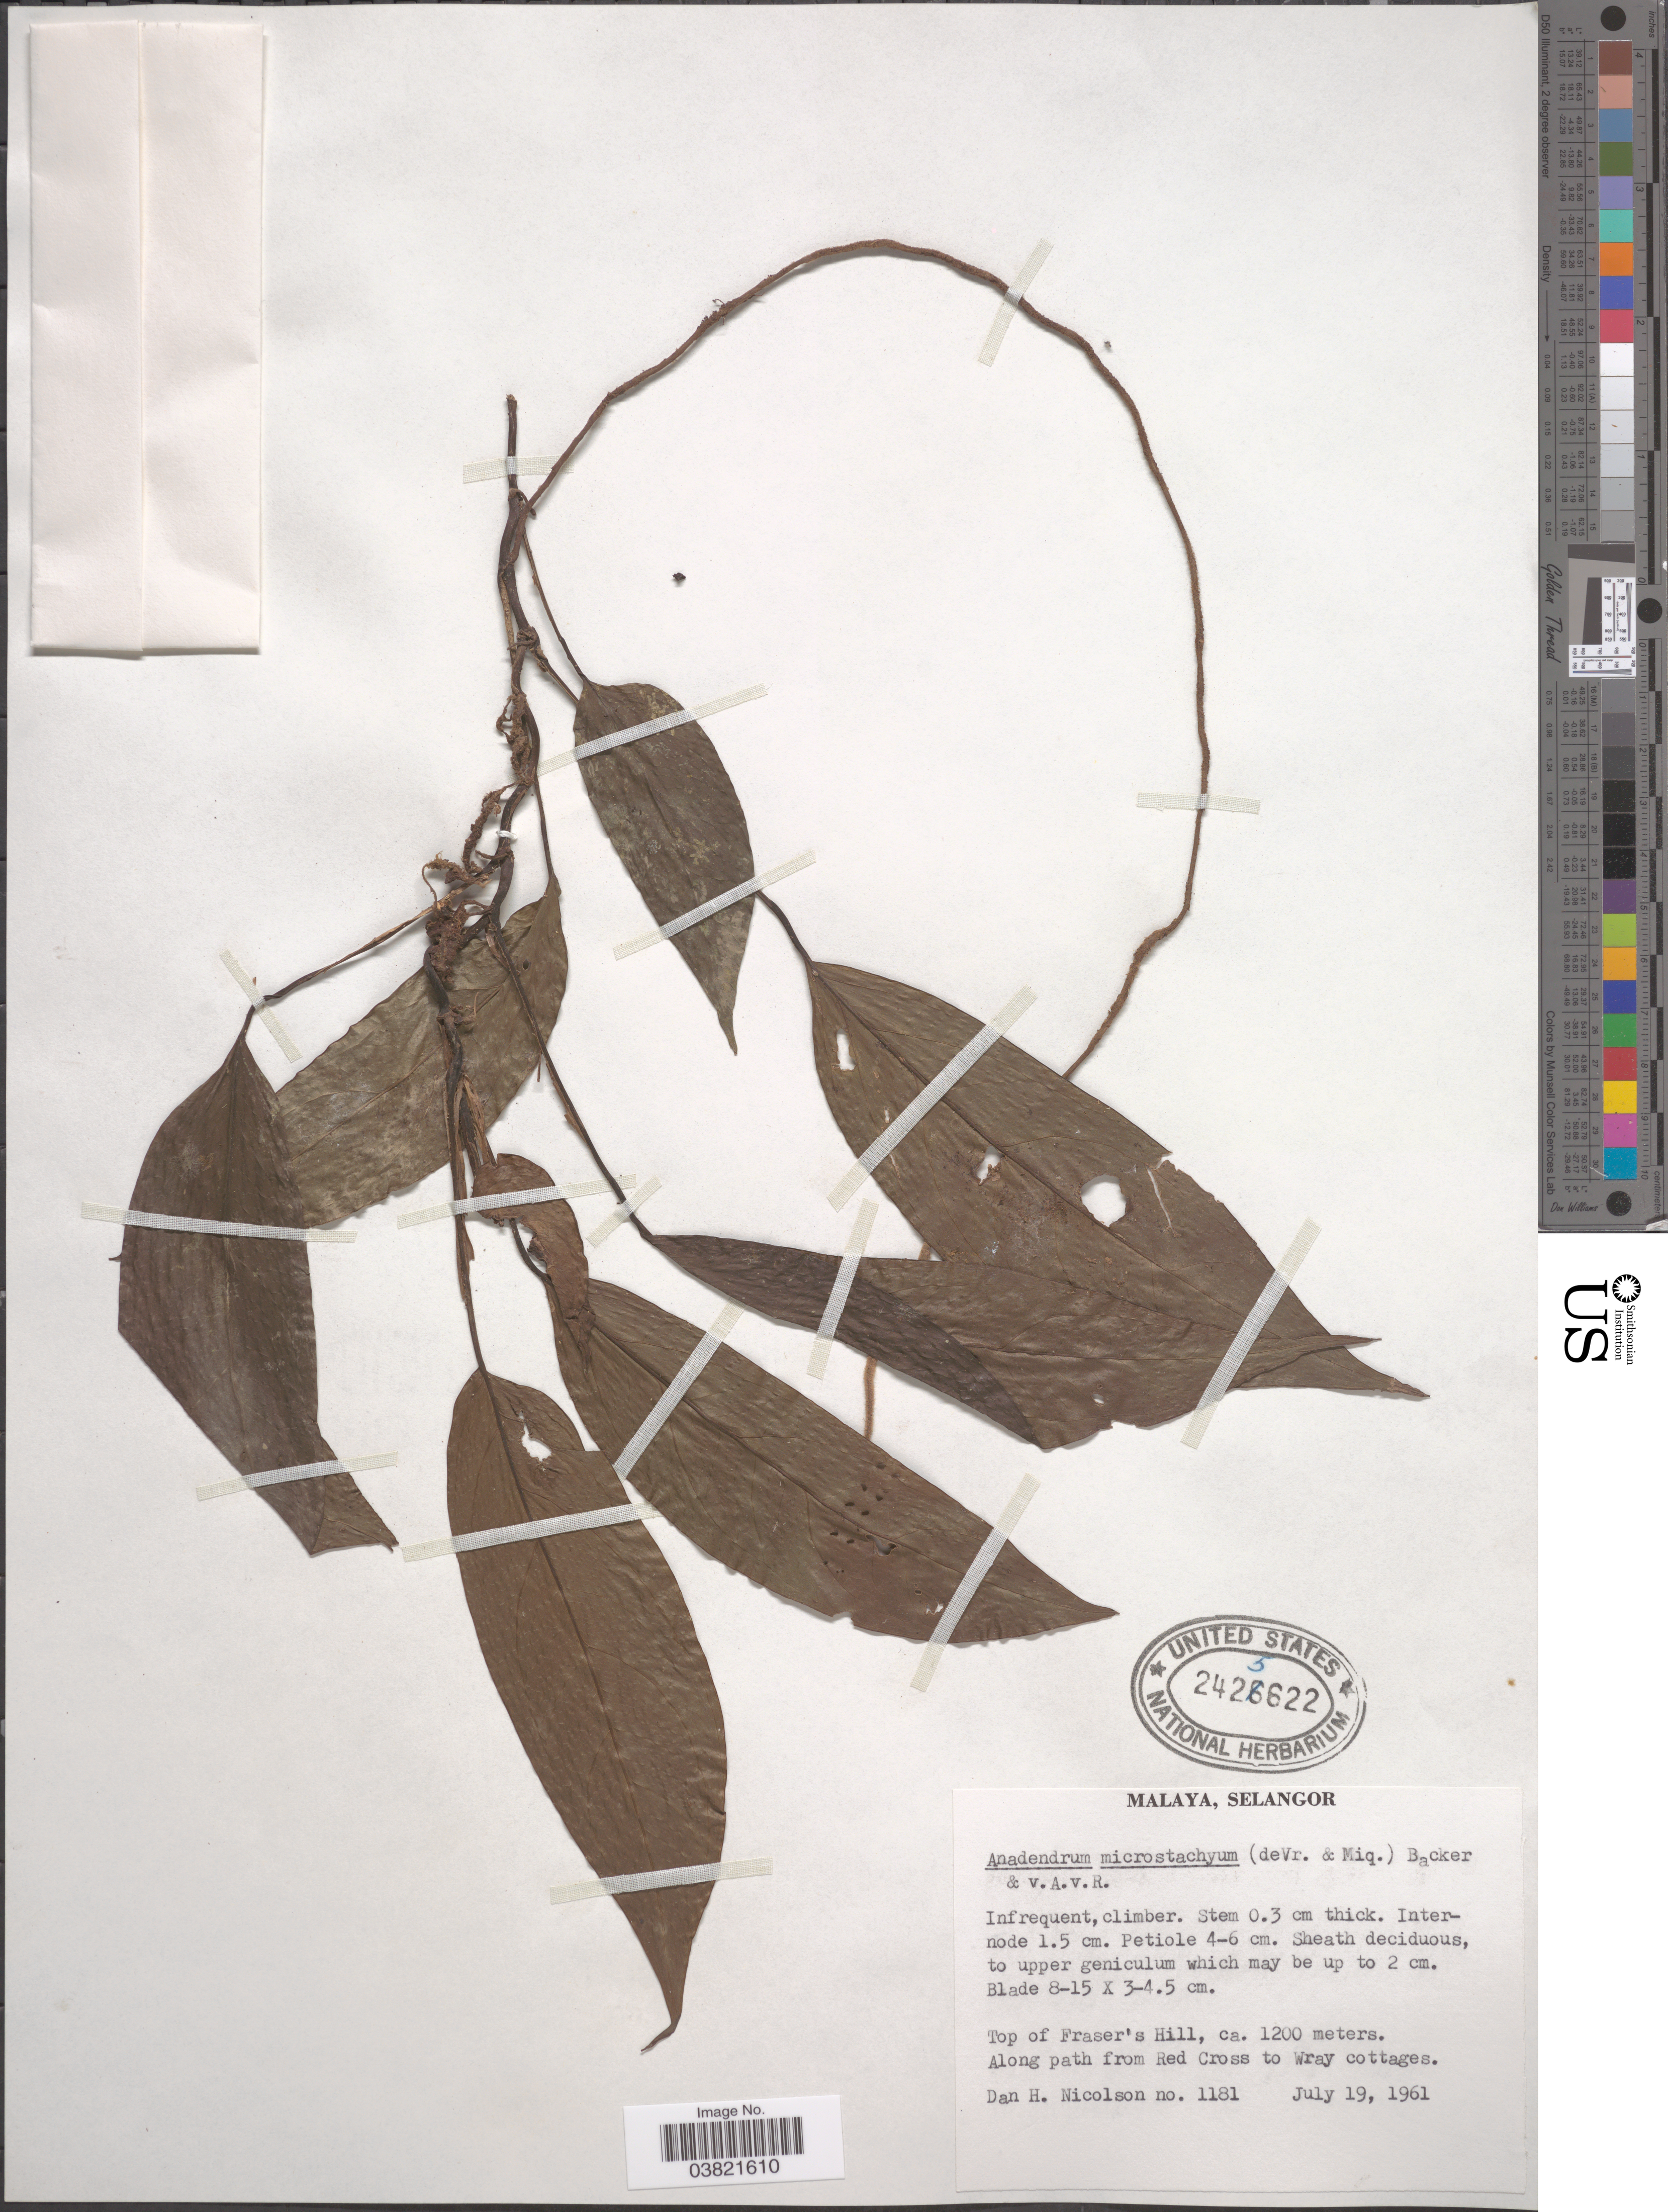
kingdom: Plantae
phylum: Tracheophyta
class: Liliopsida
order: Alismatales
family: Araceae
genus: Anadendrum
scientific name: Anadendrum microstachyum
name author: (de Vriese & Miq.) Backer & Alderw.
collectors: D. H. Nicolson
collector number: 1181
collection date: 1961-07-19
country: Malaysia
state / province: Selangor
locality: Malaya. Top of Fraser's Hill. Along path from Red Cross to Wray cottages.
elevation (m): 1200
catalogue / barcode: US 2425622